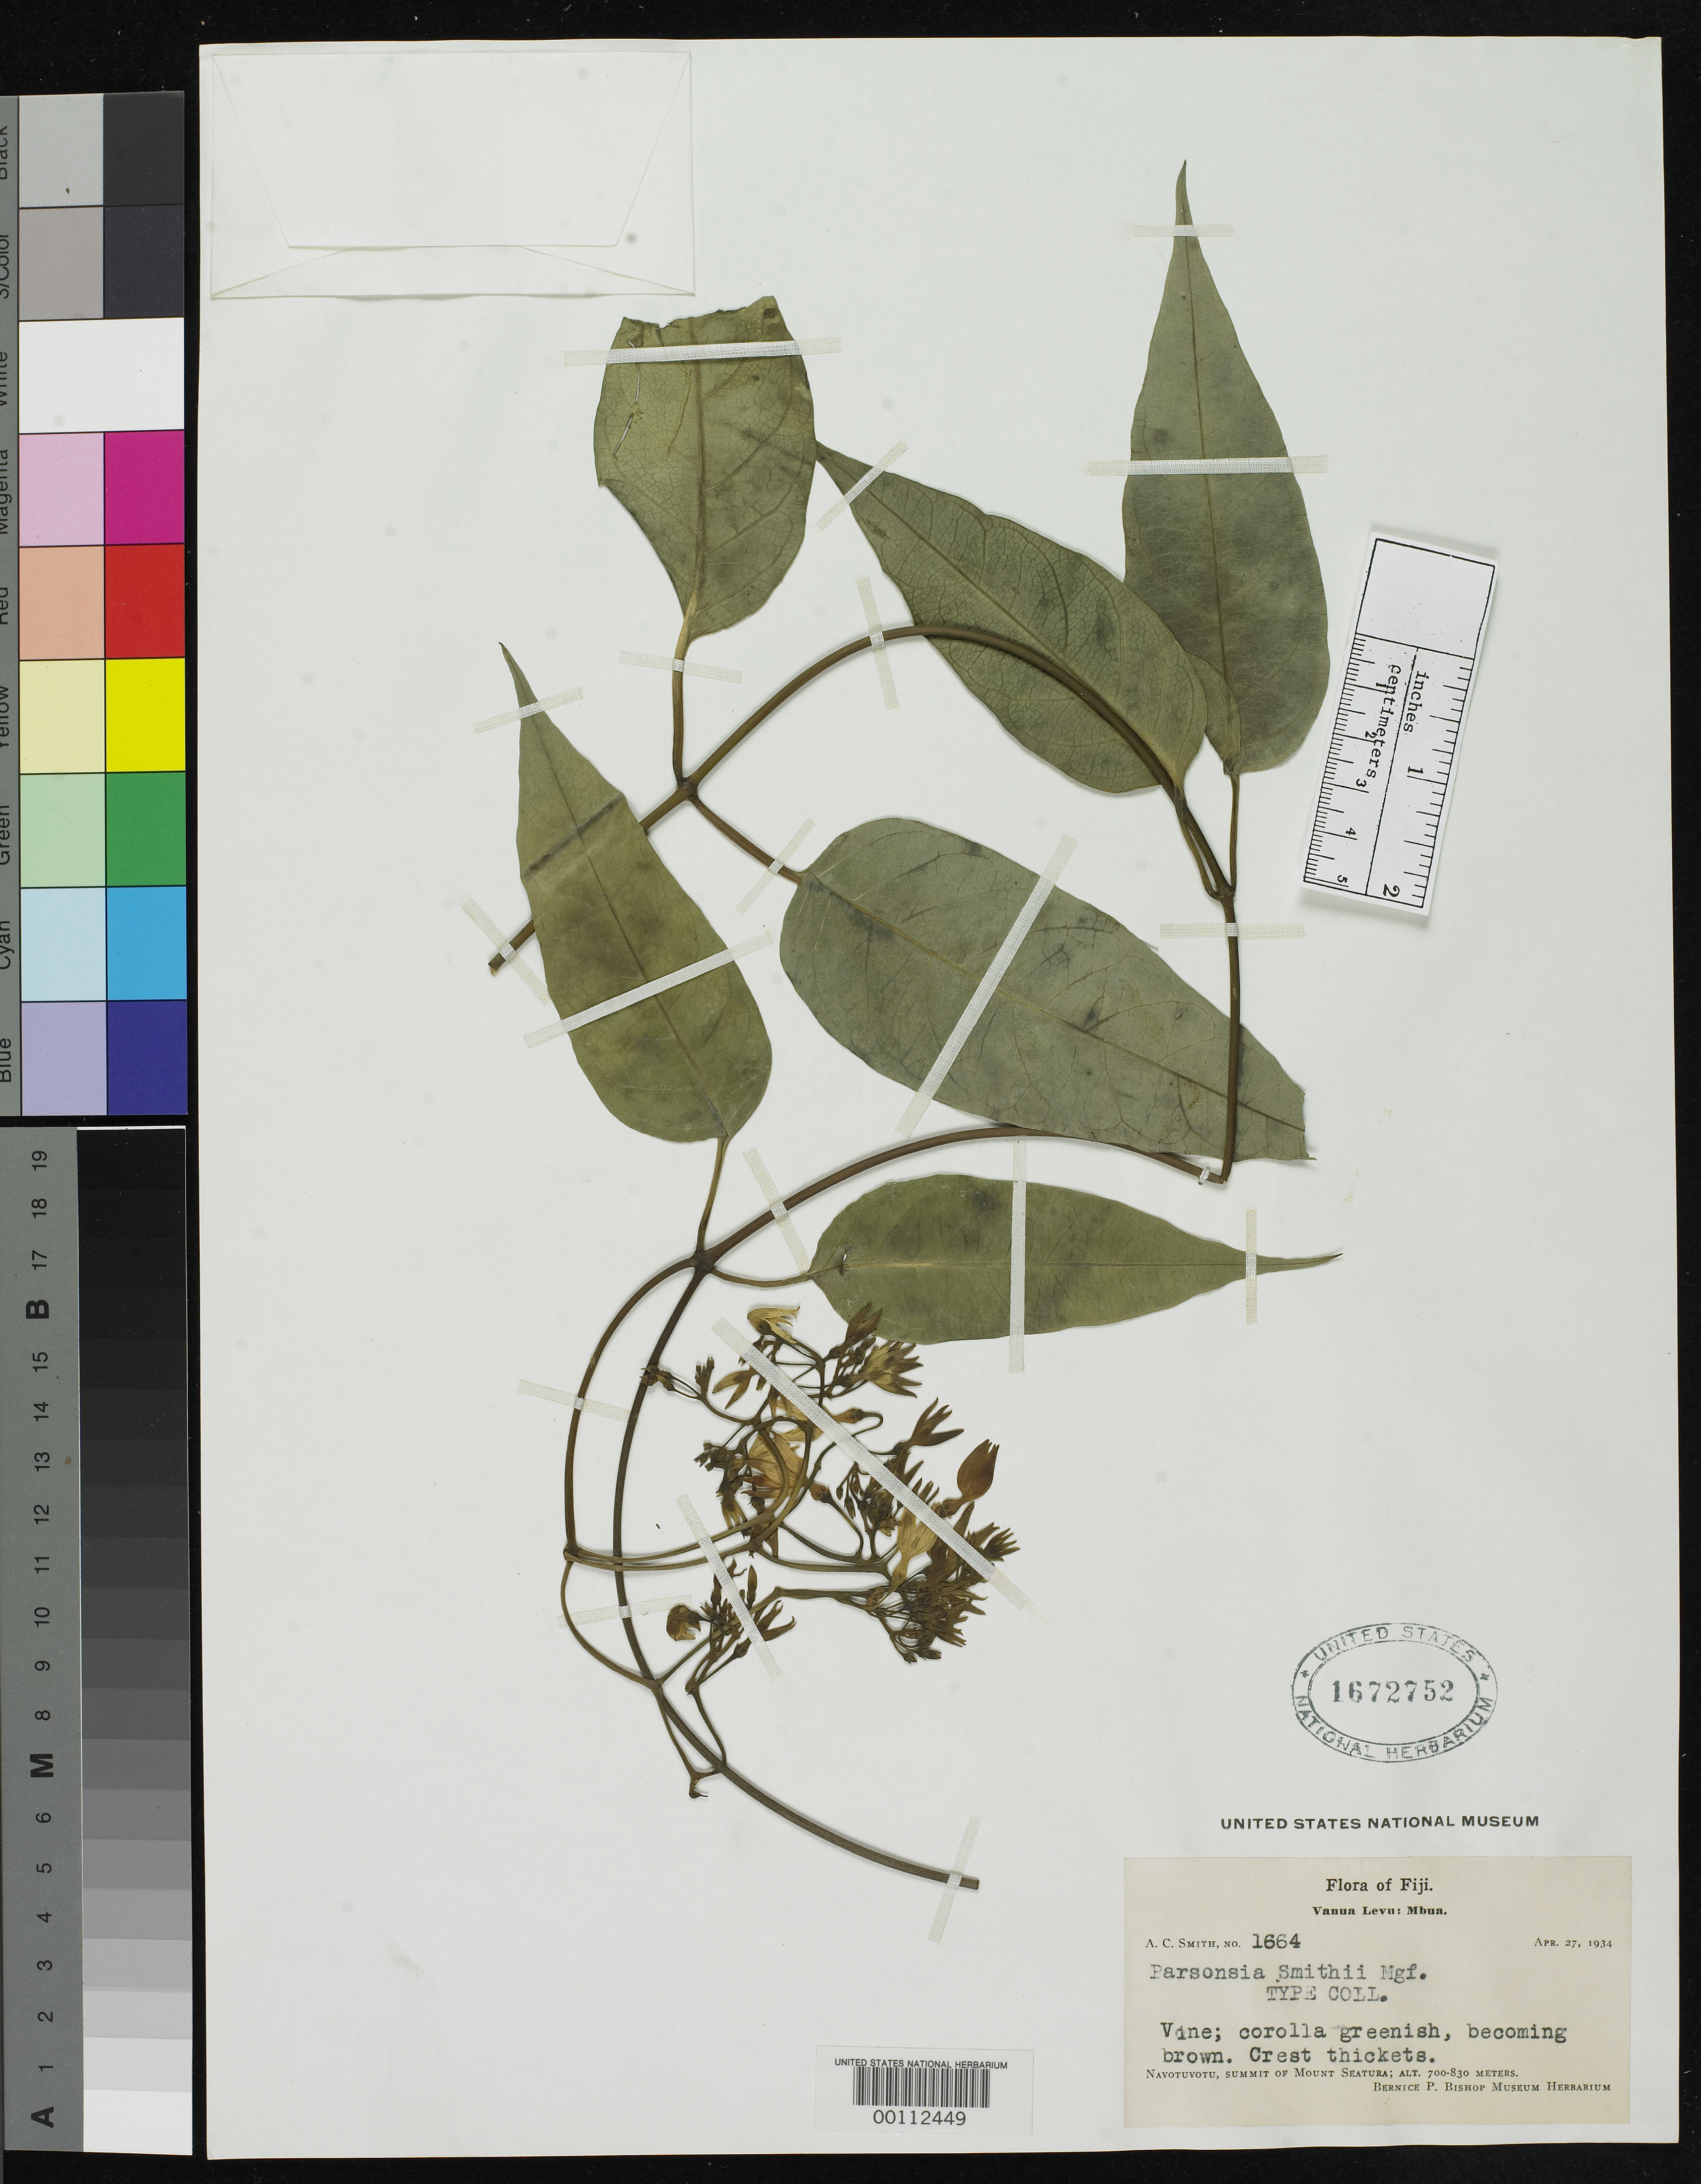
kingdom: Plantae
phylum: Tracheophyta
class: Magnoliopsida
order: Gentianales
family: Apocynaceae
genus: Parsonsia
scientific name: Parsonsia smithii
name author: Markgr.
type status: Isotype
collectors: A. C. Smith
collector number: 1664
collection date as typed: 27 Apr 1934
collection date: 1934-04-27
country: Fiji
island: Vanua Levu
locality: Mbua, Navotuvotu, summit of Mount Seatura. [Vanua Levu Group]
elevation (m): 700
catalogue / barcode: US 1672752